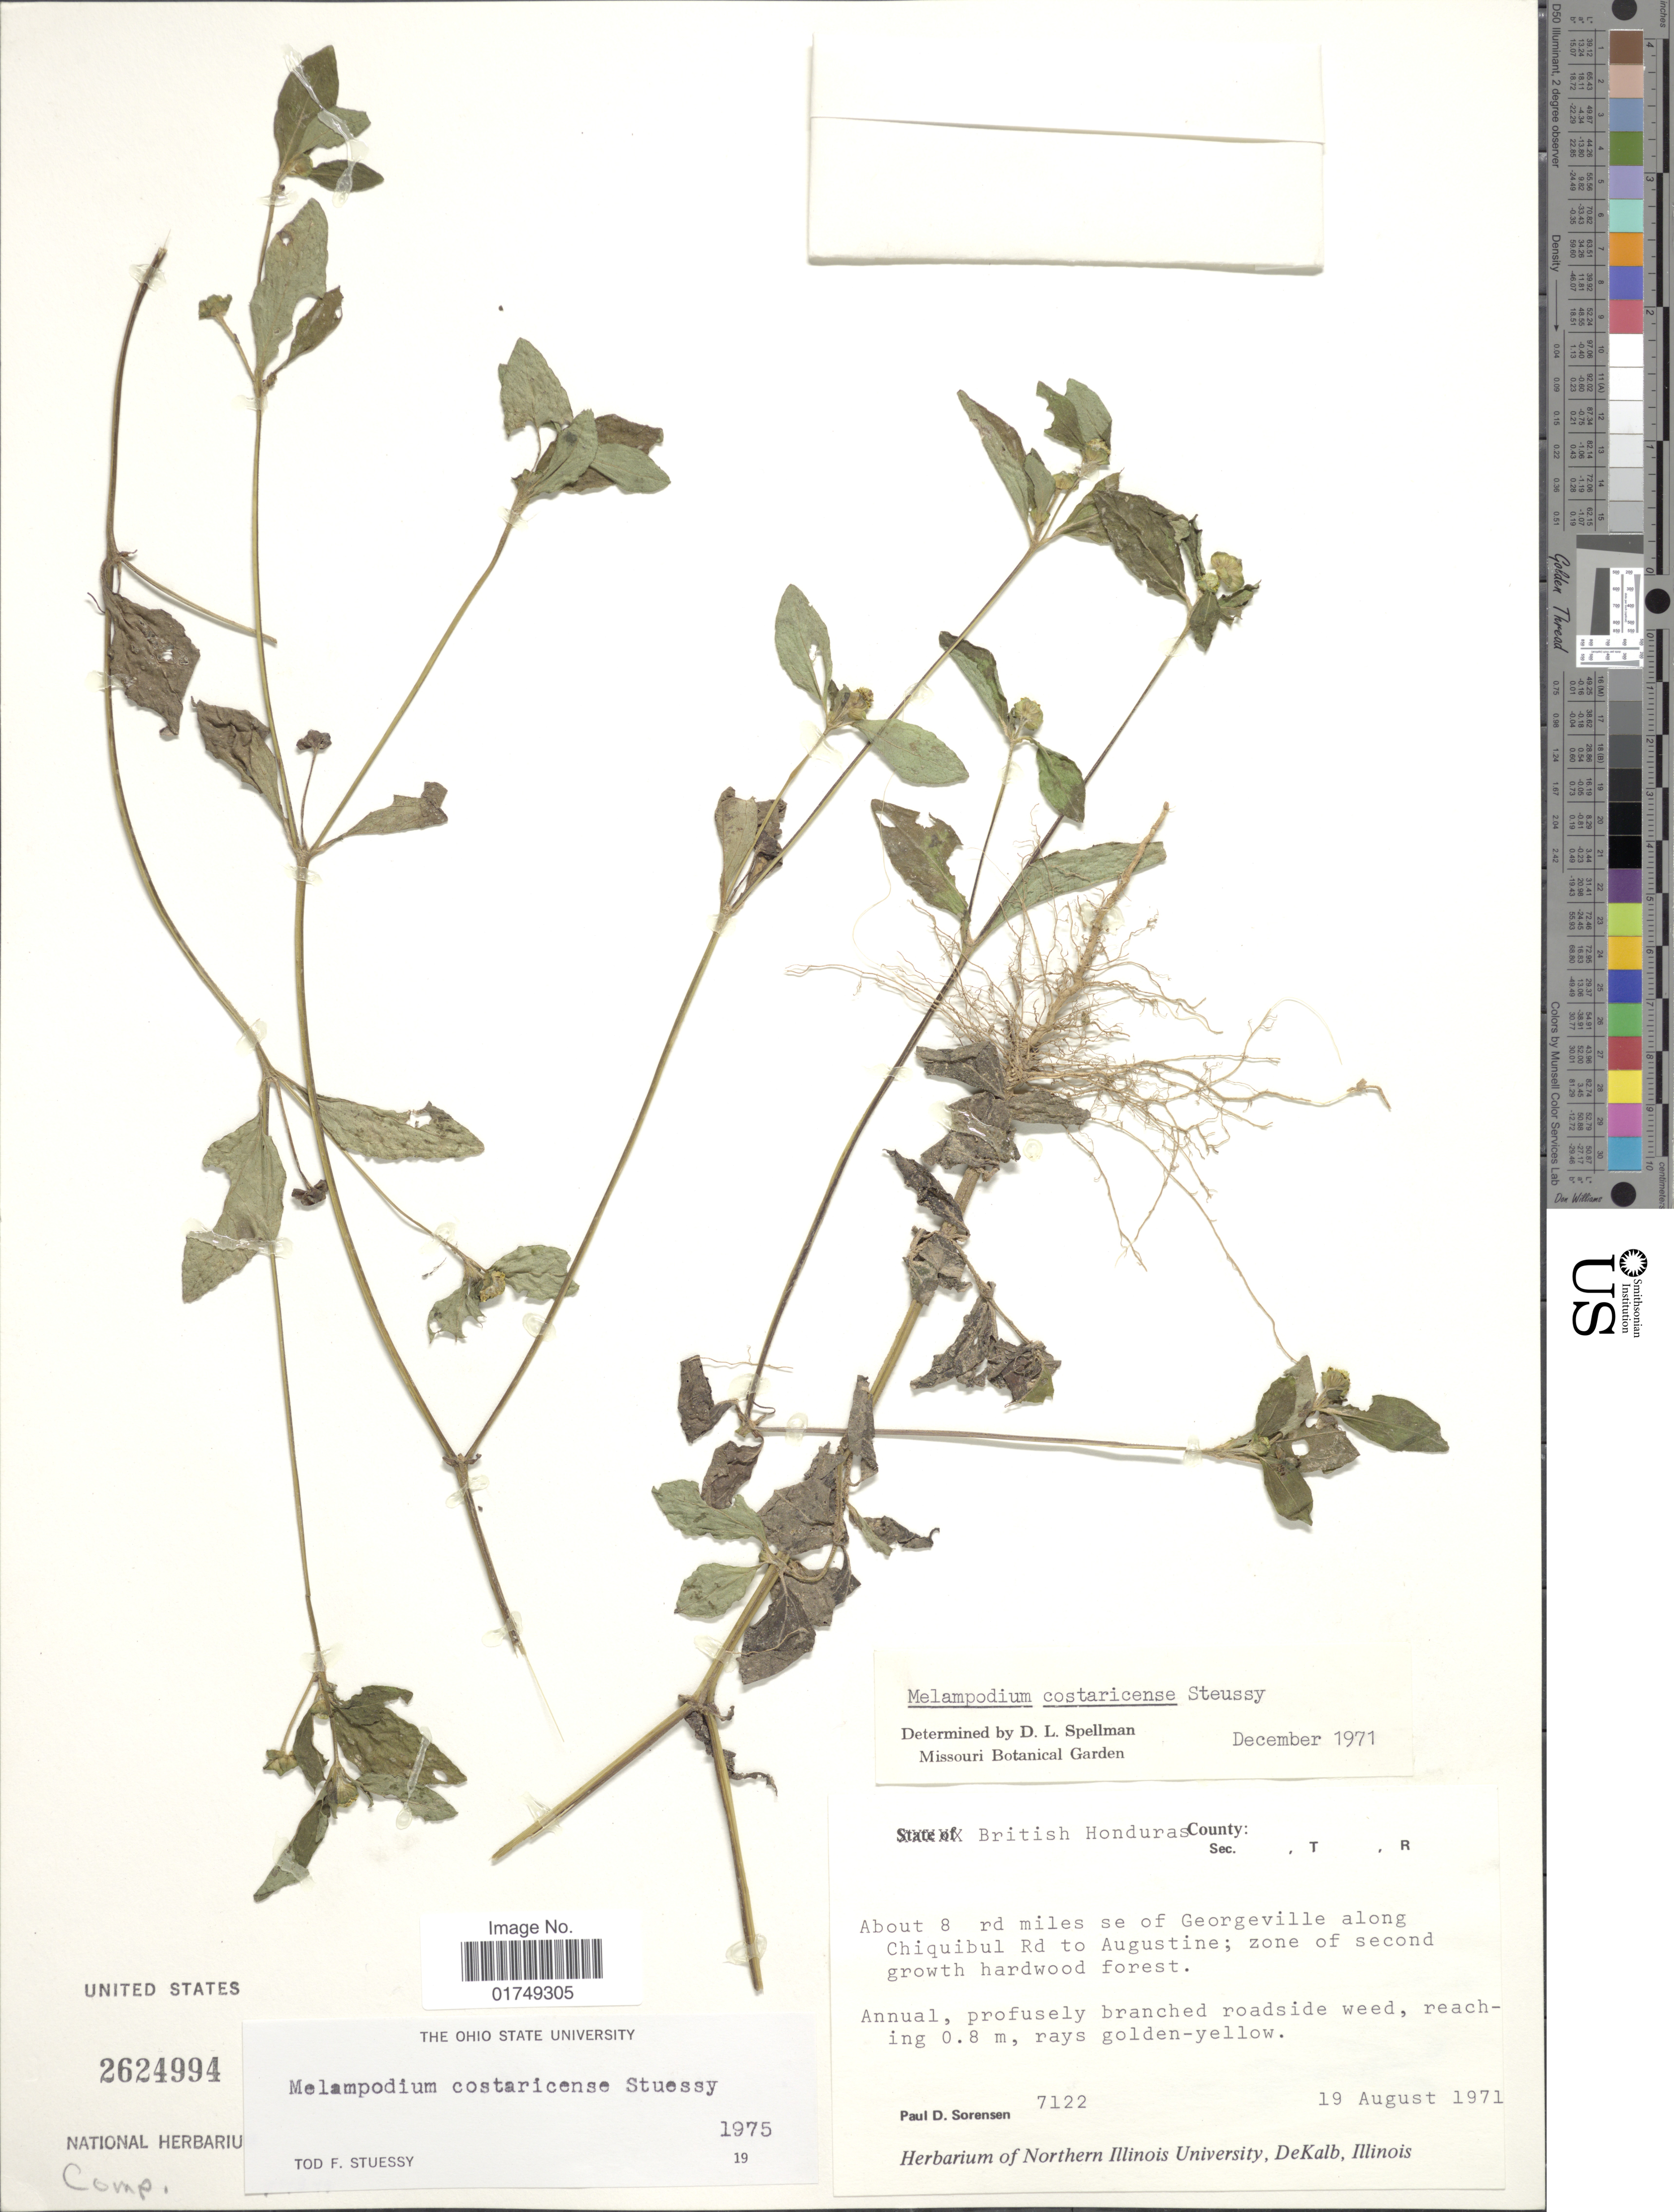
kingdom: Plantae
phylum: Tracheophyta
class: Magnoliopsida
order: Asterales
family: Asteraceae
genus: Melampodium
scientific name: Melampodium costaricense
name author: Stuessy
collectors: P. Sorensen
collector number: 7122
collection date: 1971-08-19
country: Belize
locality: British Honduras, about 8 rd miles se of Georgeville along Chiquibul Rd to Augustine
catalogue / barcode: US 2624994